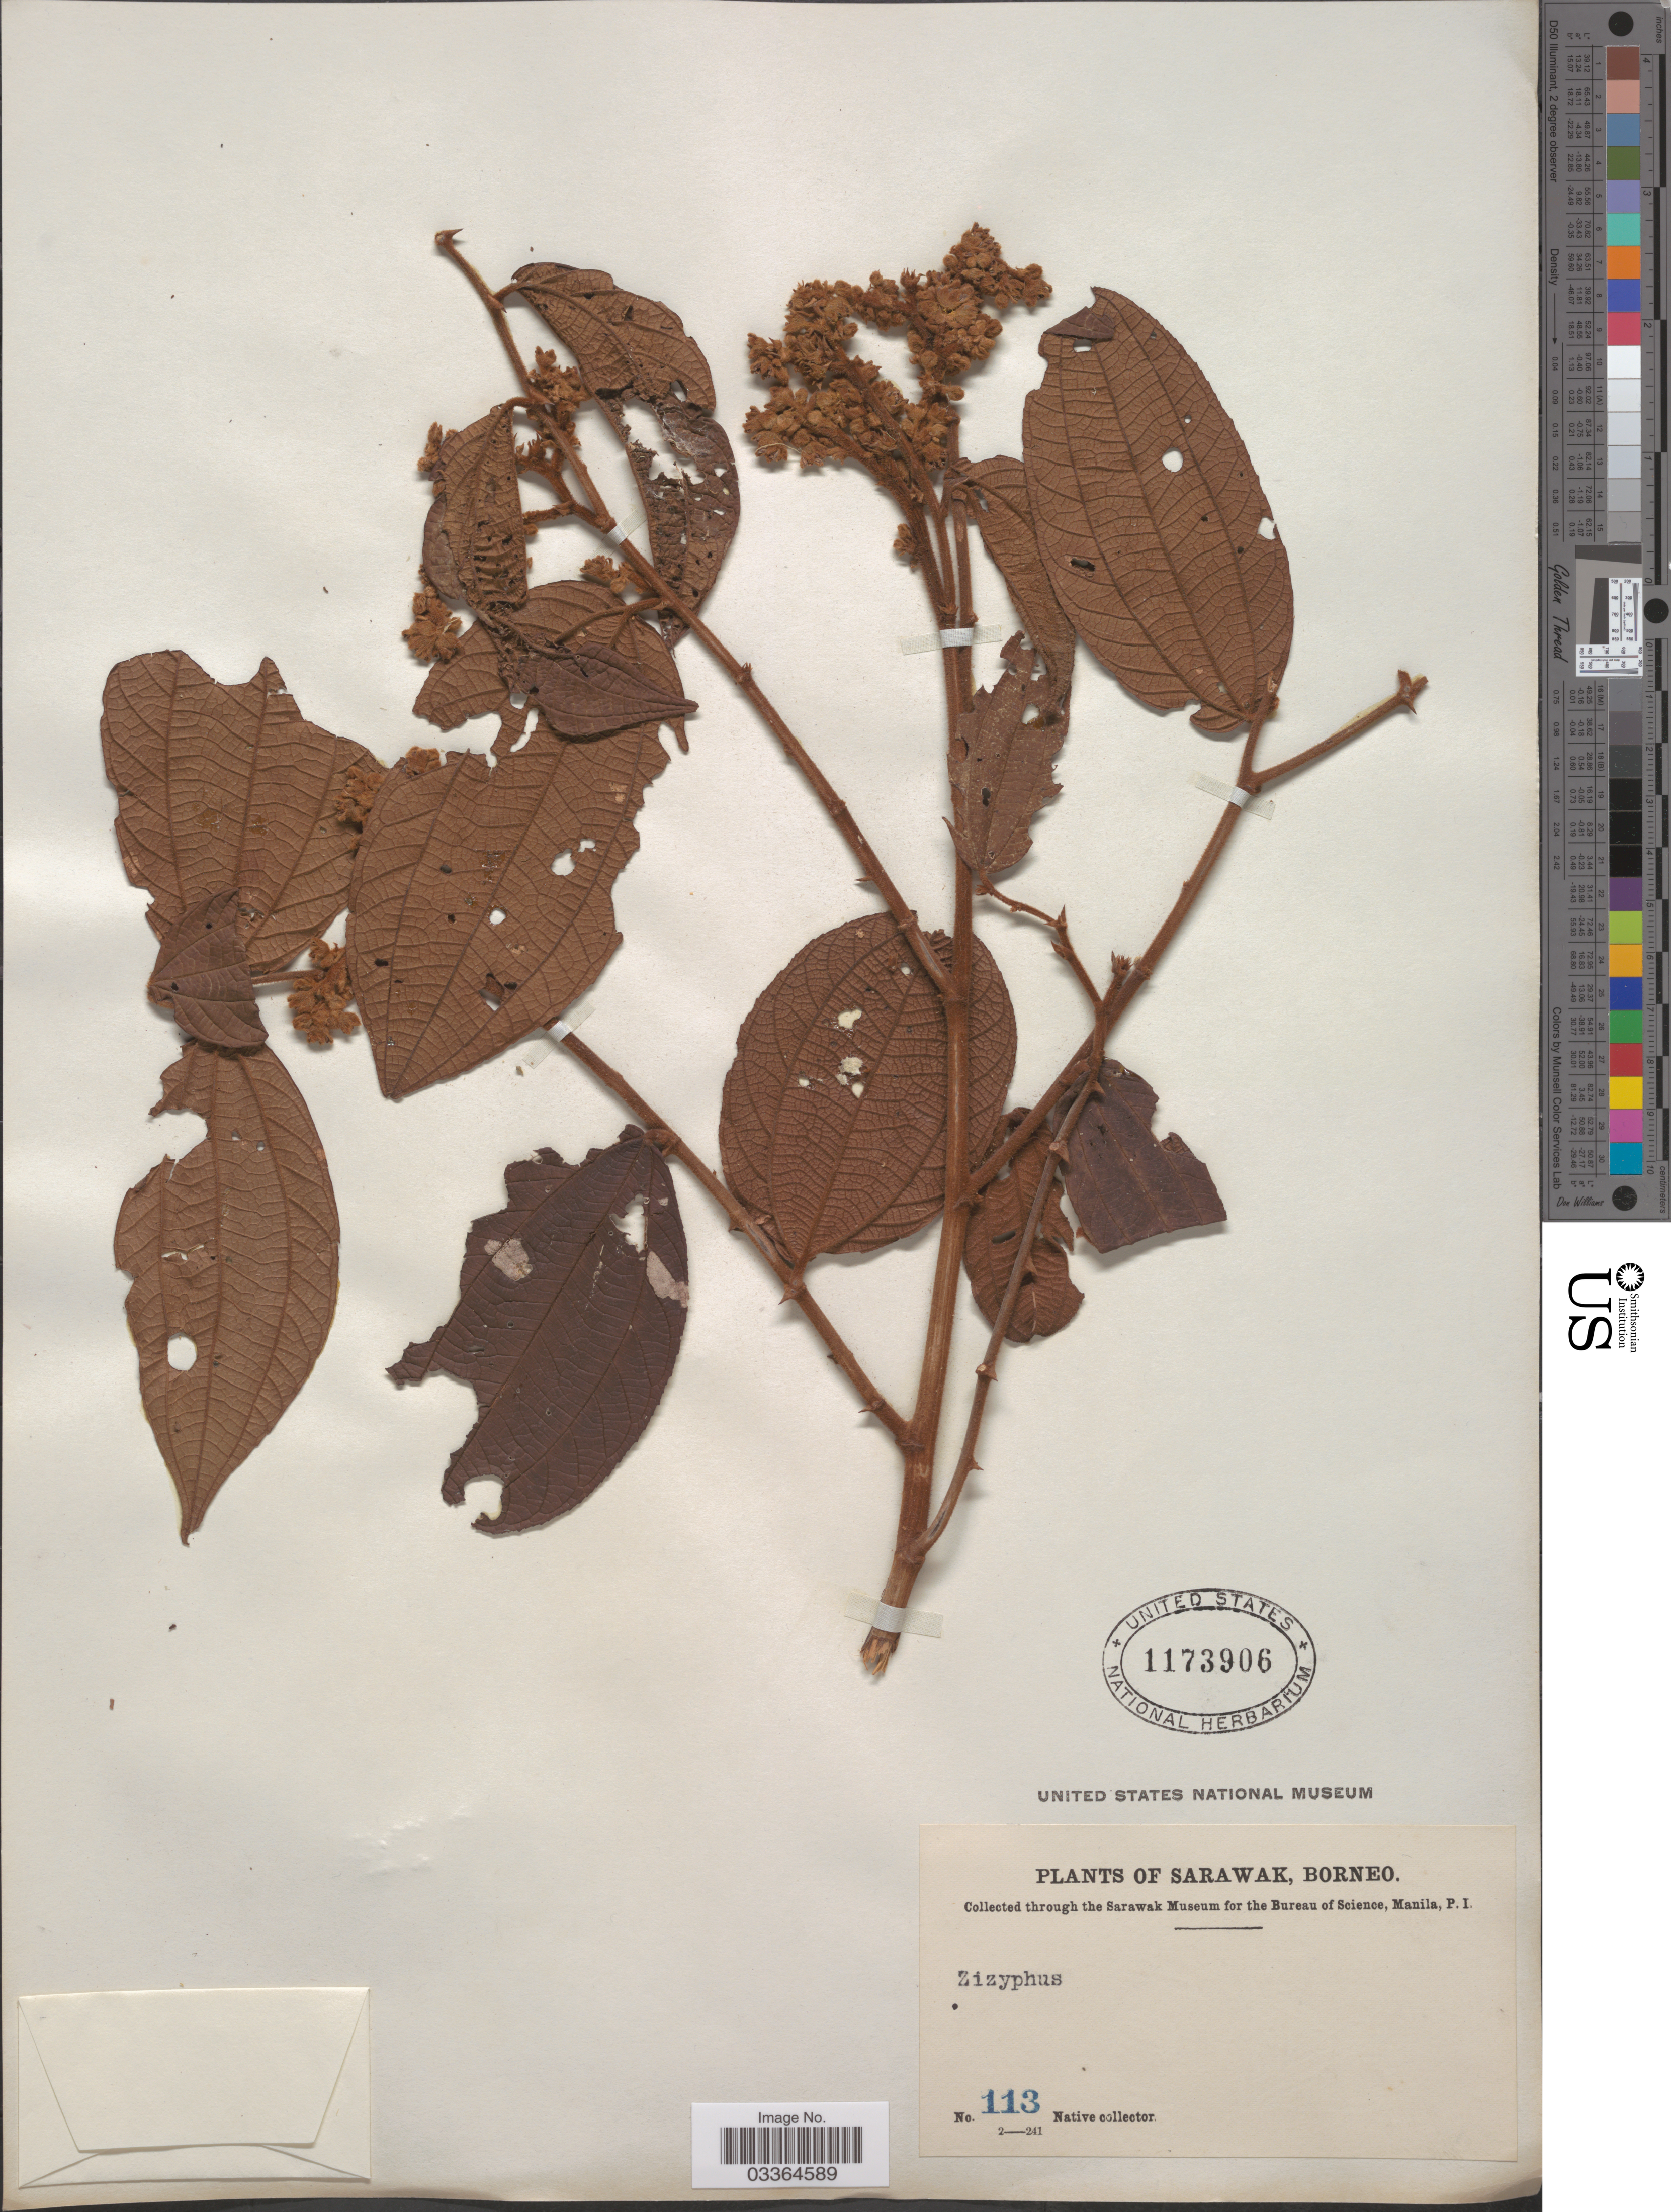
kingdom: Plantae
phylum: Tracheophyta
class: Magnoliopsida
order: Rosales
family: Rhamnaceae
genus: Ziziphus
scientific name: Ziziphus sp.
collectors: Native collector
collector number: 113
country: Malaysia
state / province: Sarawak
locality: Borneo.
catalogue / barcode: US 1173906